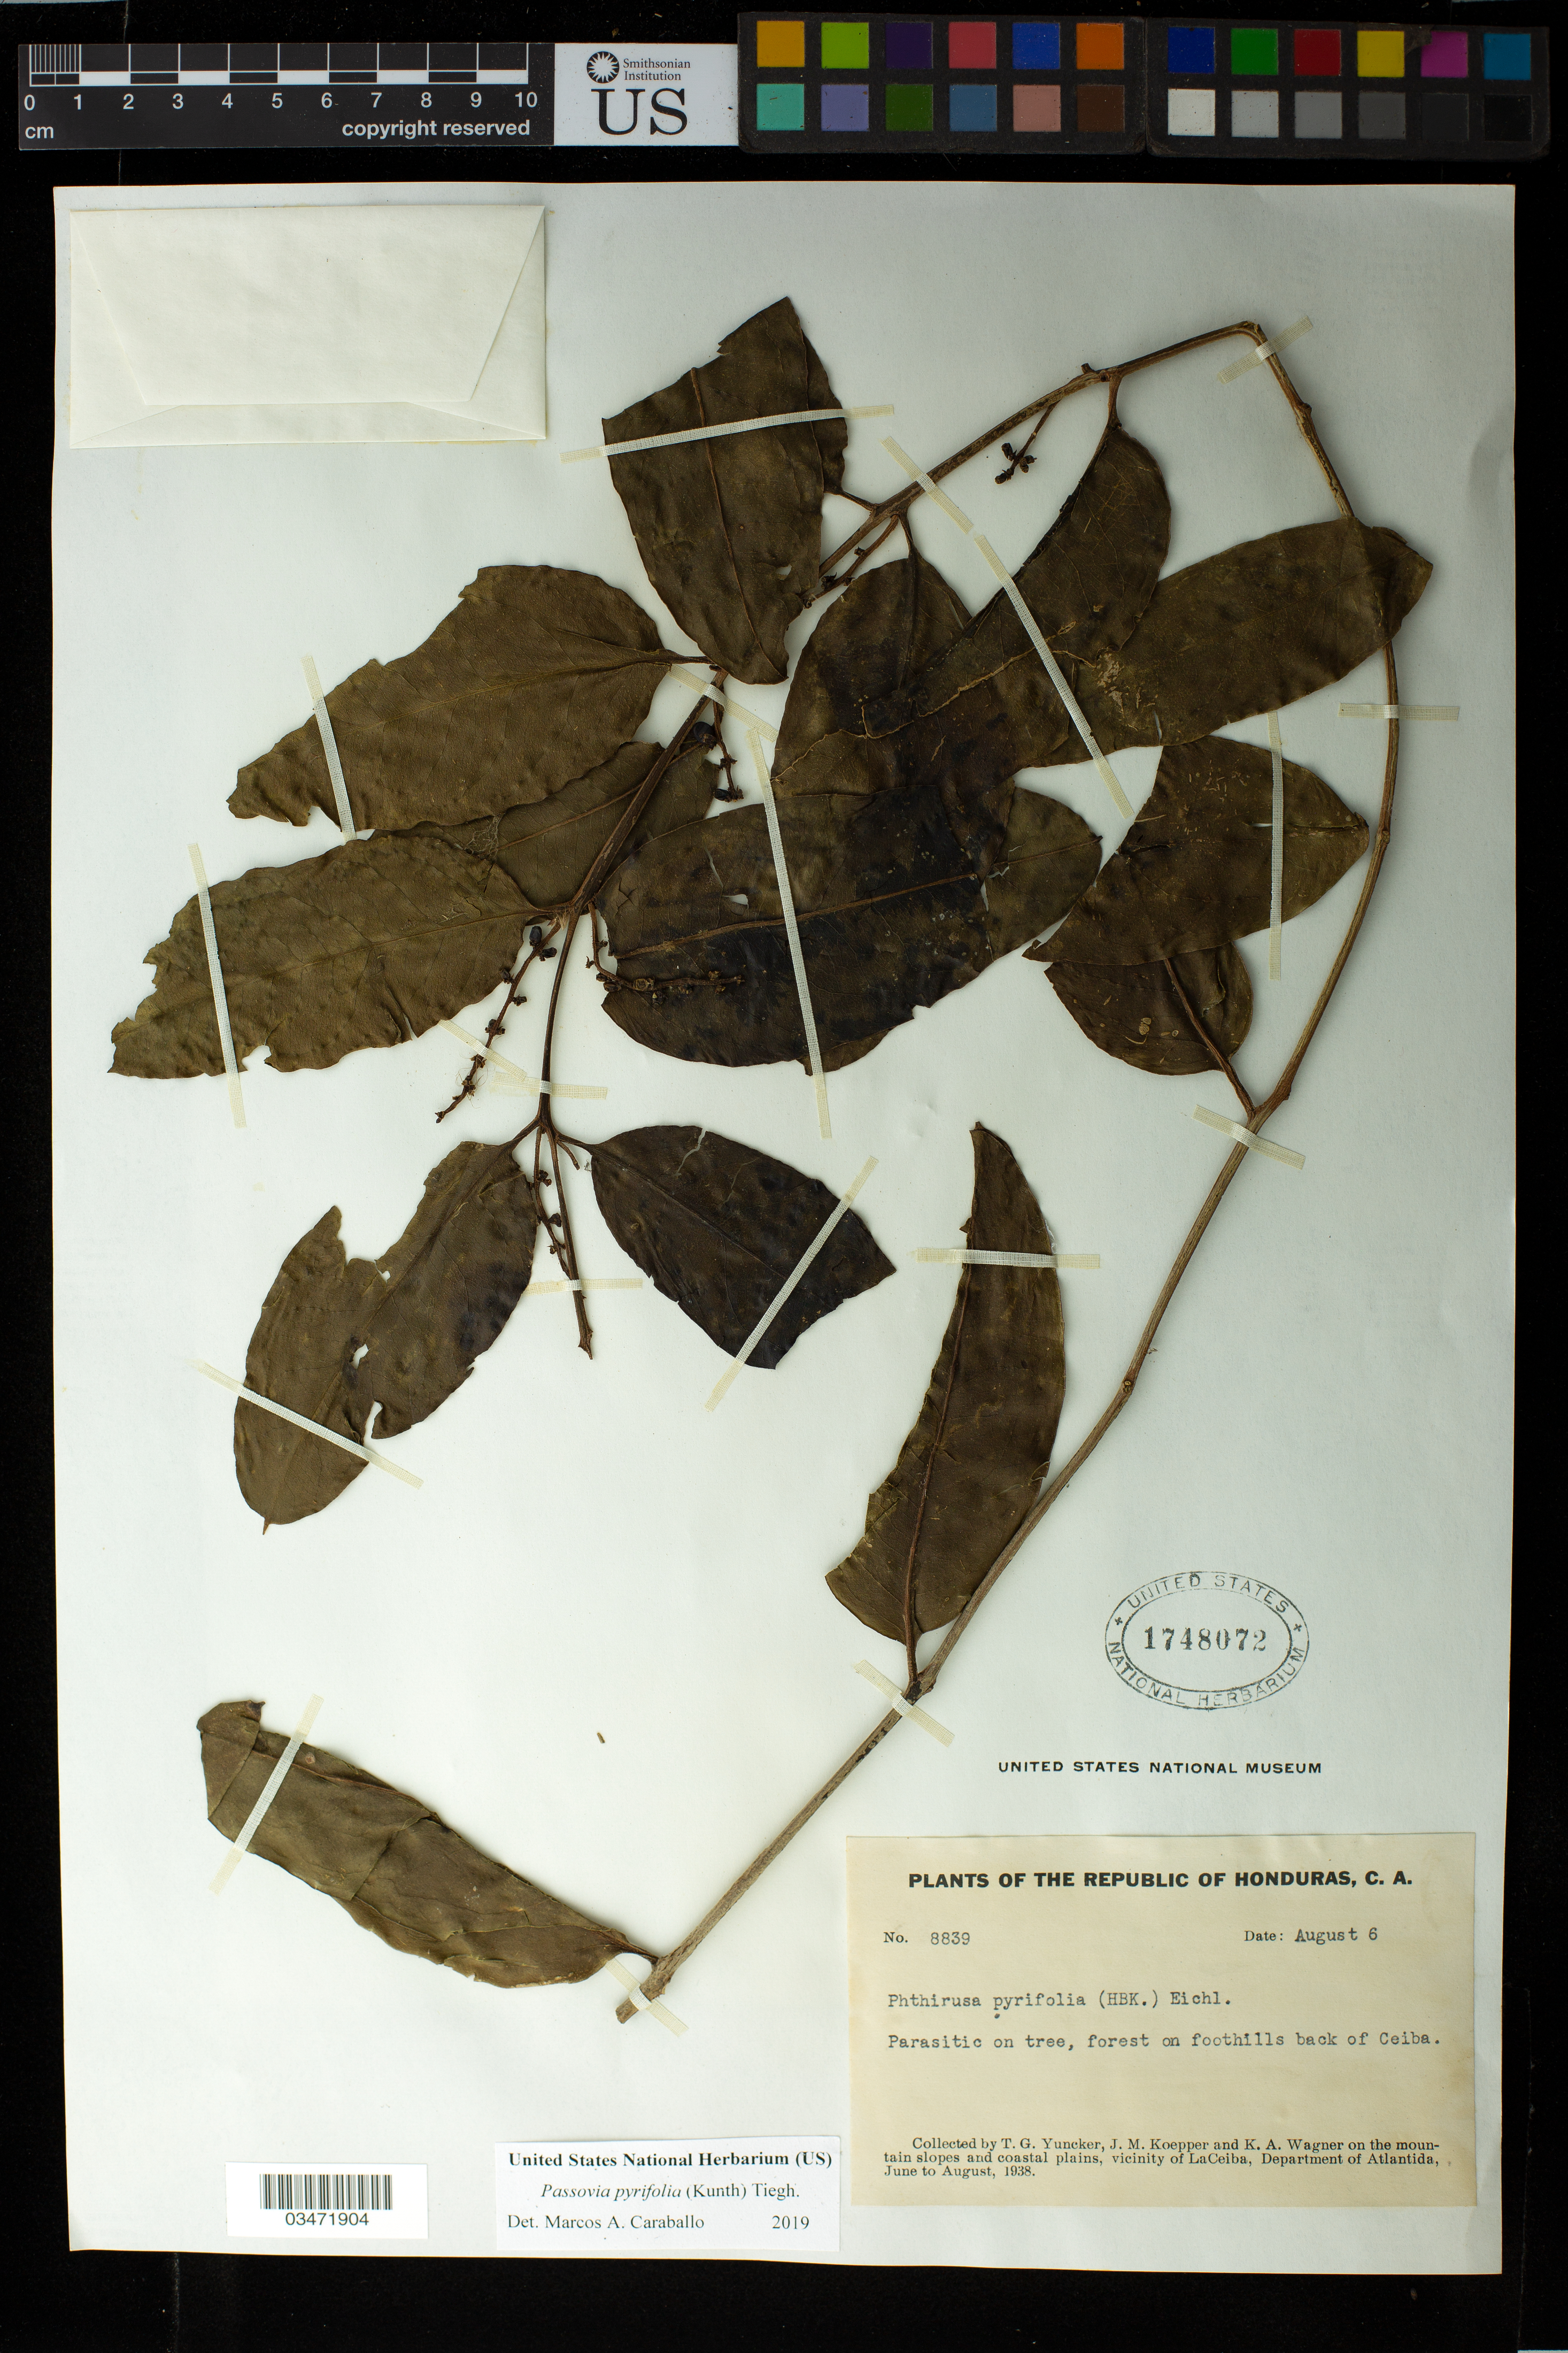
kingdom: Plantae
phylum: Tracheophyta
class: Magnoliopsida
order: Santalales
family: Loranthaceae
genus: Passovia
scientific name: Passovia pyrifolia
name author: (Kunth) Tiegh.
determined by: Caraballo-Ortiz, Marcos A., (MISS), University of Mississippi (UNITED STATES)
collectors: T. G. Yuncker, J. M. Koepper & K. A. Wagner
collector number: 8839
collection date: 1938-08-08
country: Honduras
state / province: Atlántida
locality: La Ceiba vicinity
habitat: Forest on foothills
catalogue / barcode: US 1748072